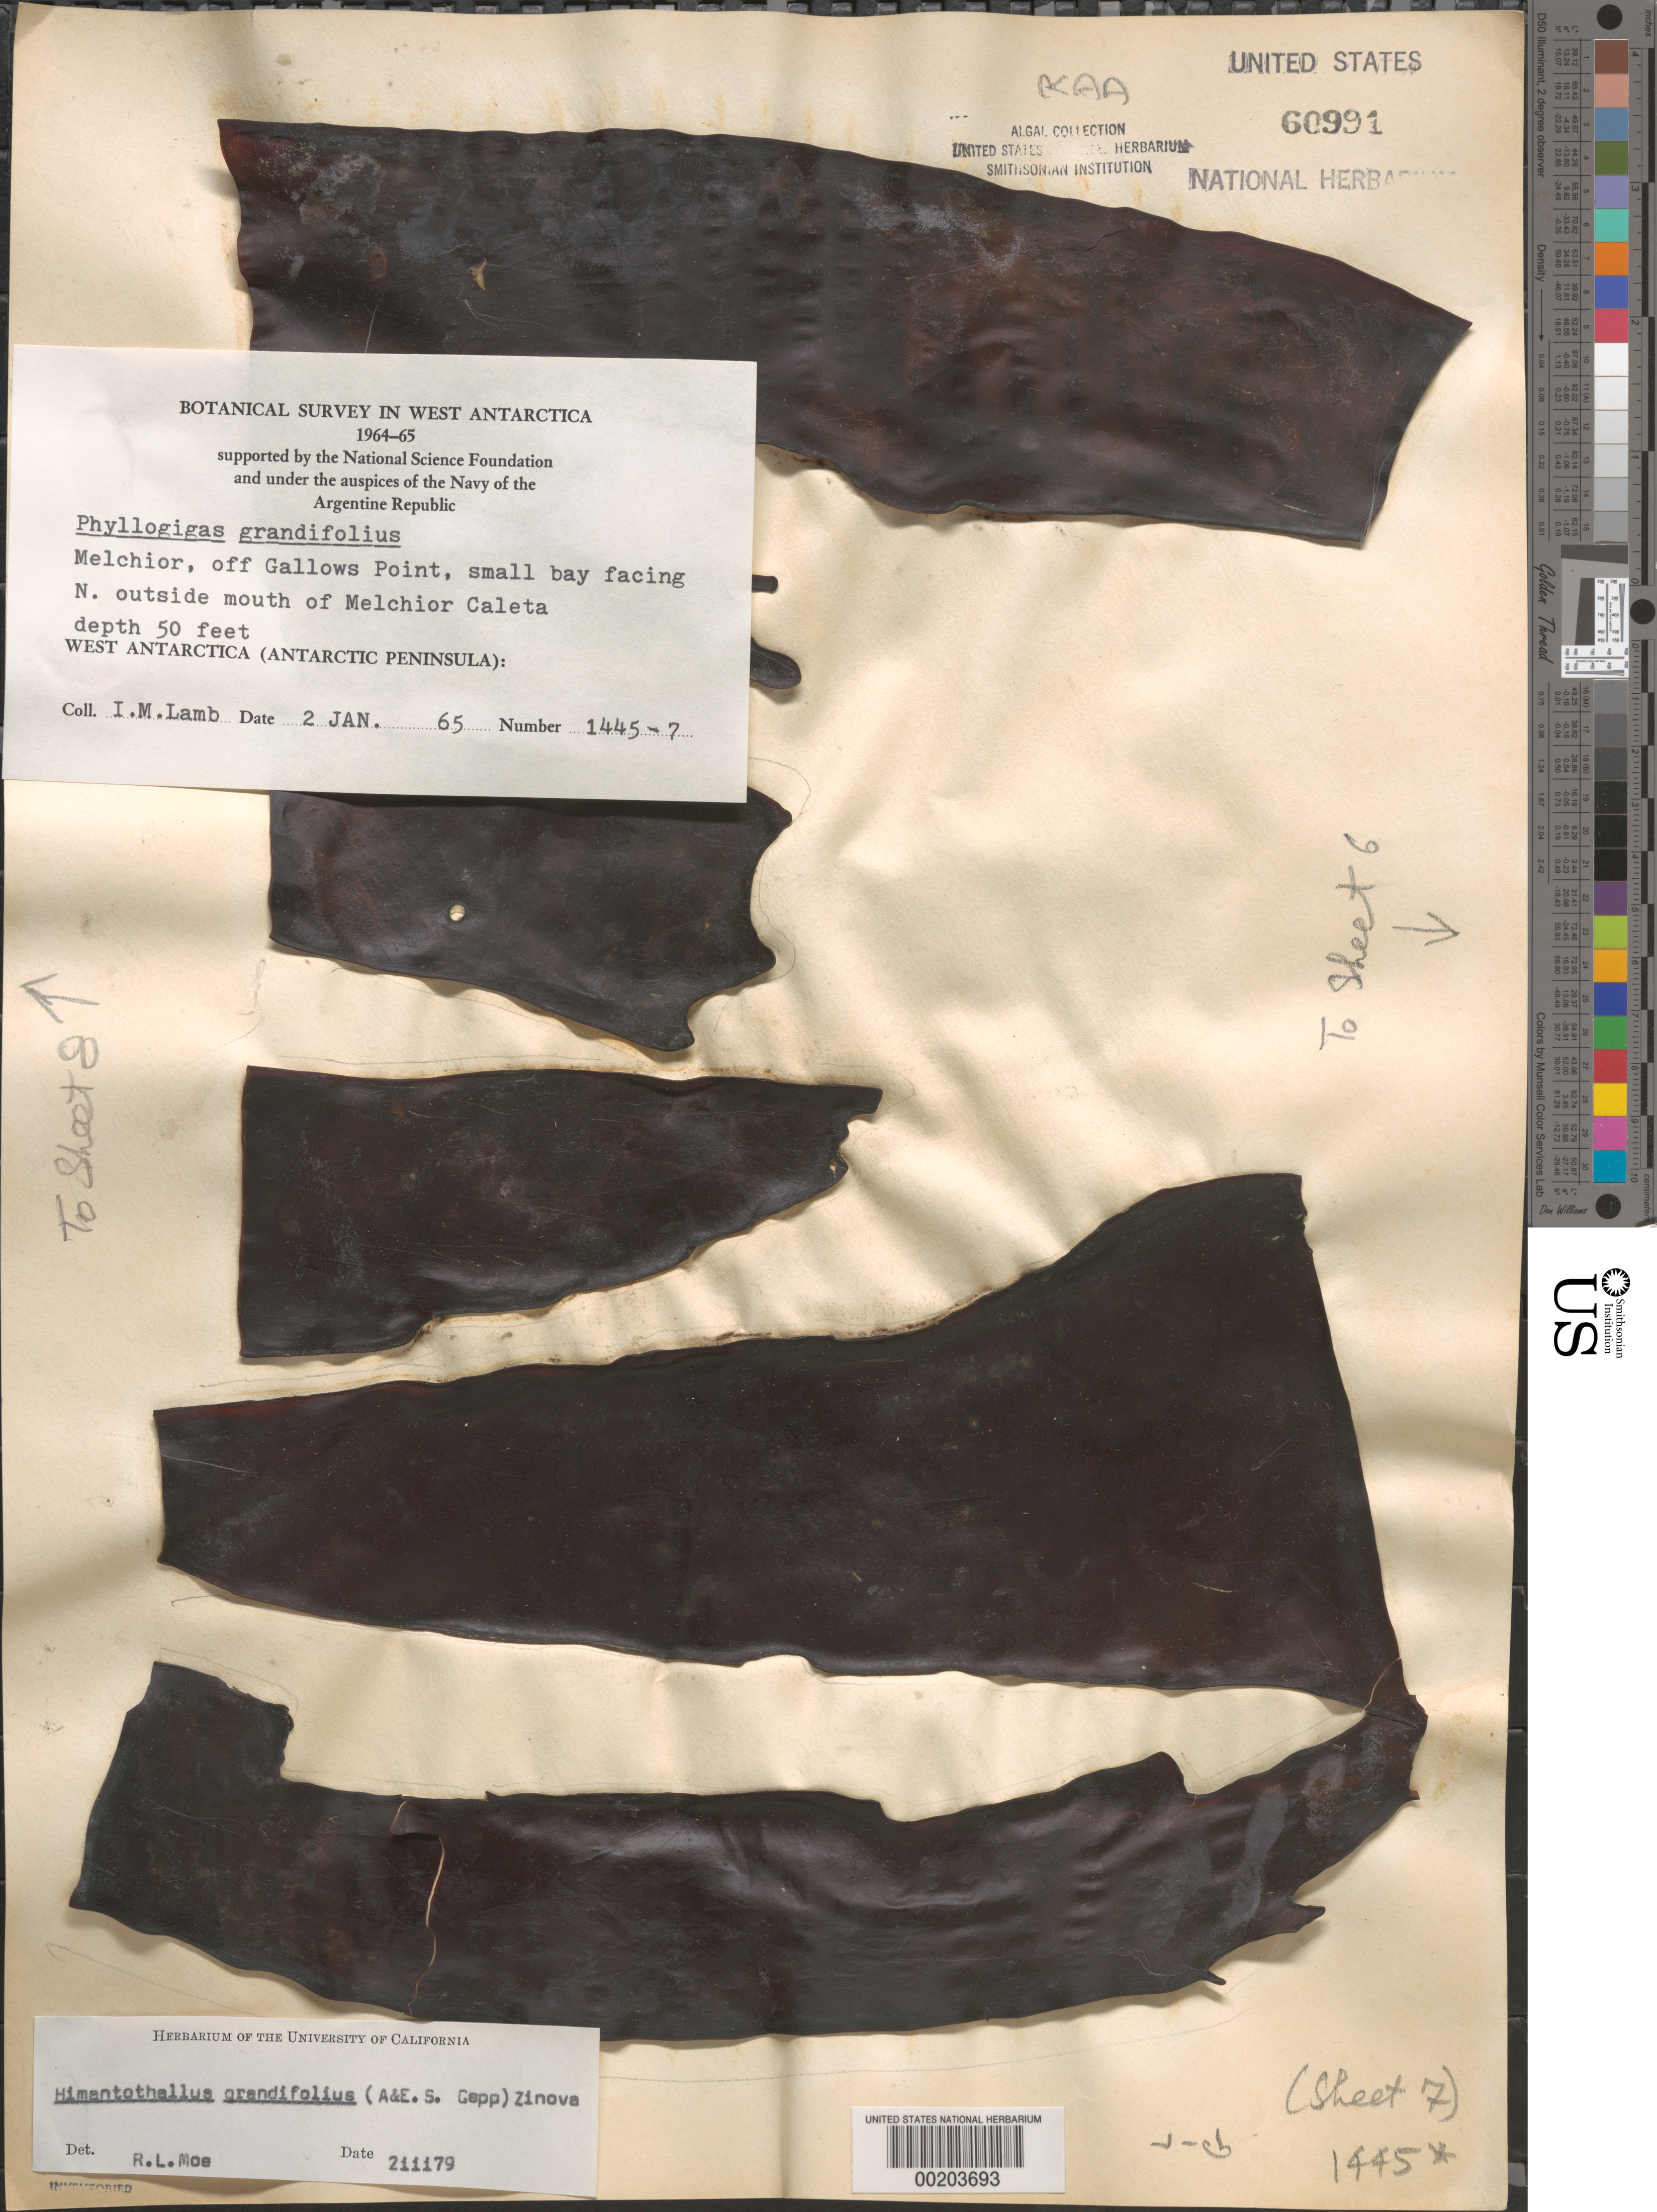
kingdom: Chromista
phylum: Ochrophyta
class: Phaeophyceae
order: Desmarestiales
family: Desmarestiaceae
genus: Himantothallus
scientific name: Himantothallus grandifolius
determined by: Moe, R. L.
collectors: I. M. Lamb & R. Fralick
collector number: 1445-7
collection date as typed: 02 Jan 1965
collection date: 1965-01-02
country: Antarctica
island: Gamma Island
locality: Off Gallows Point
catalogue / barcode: US 60991